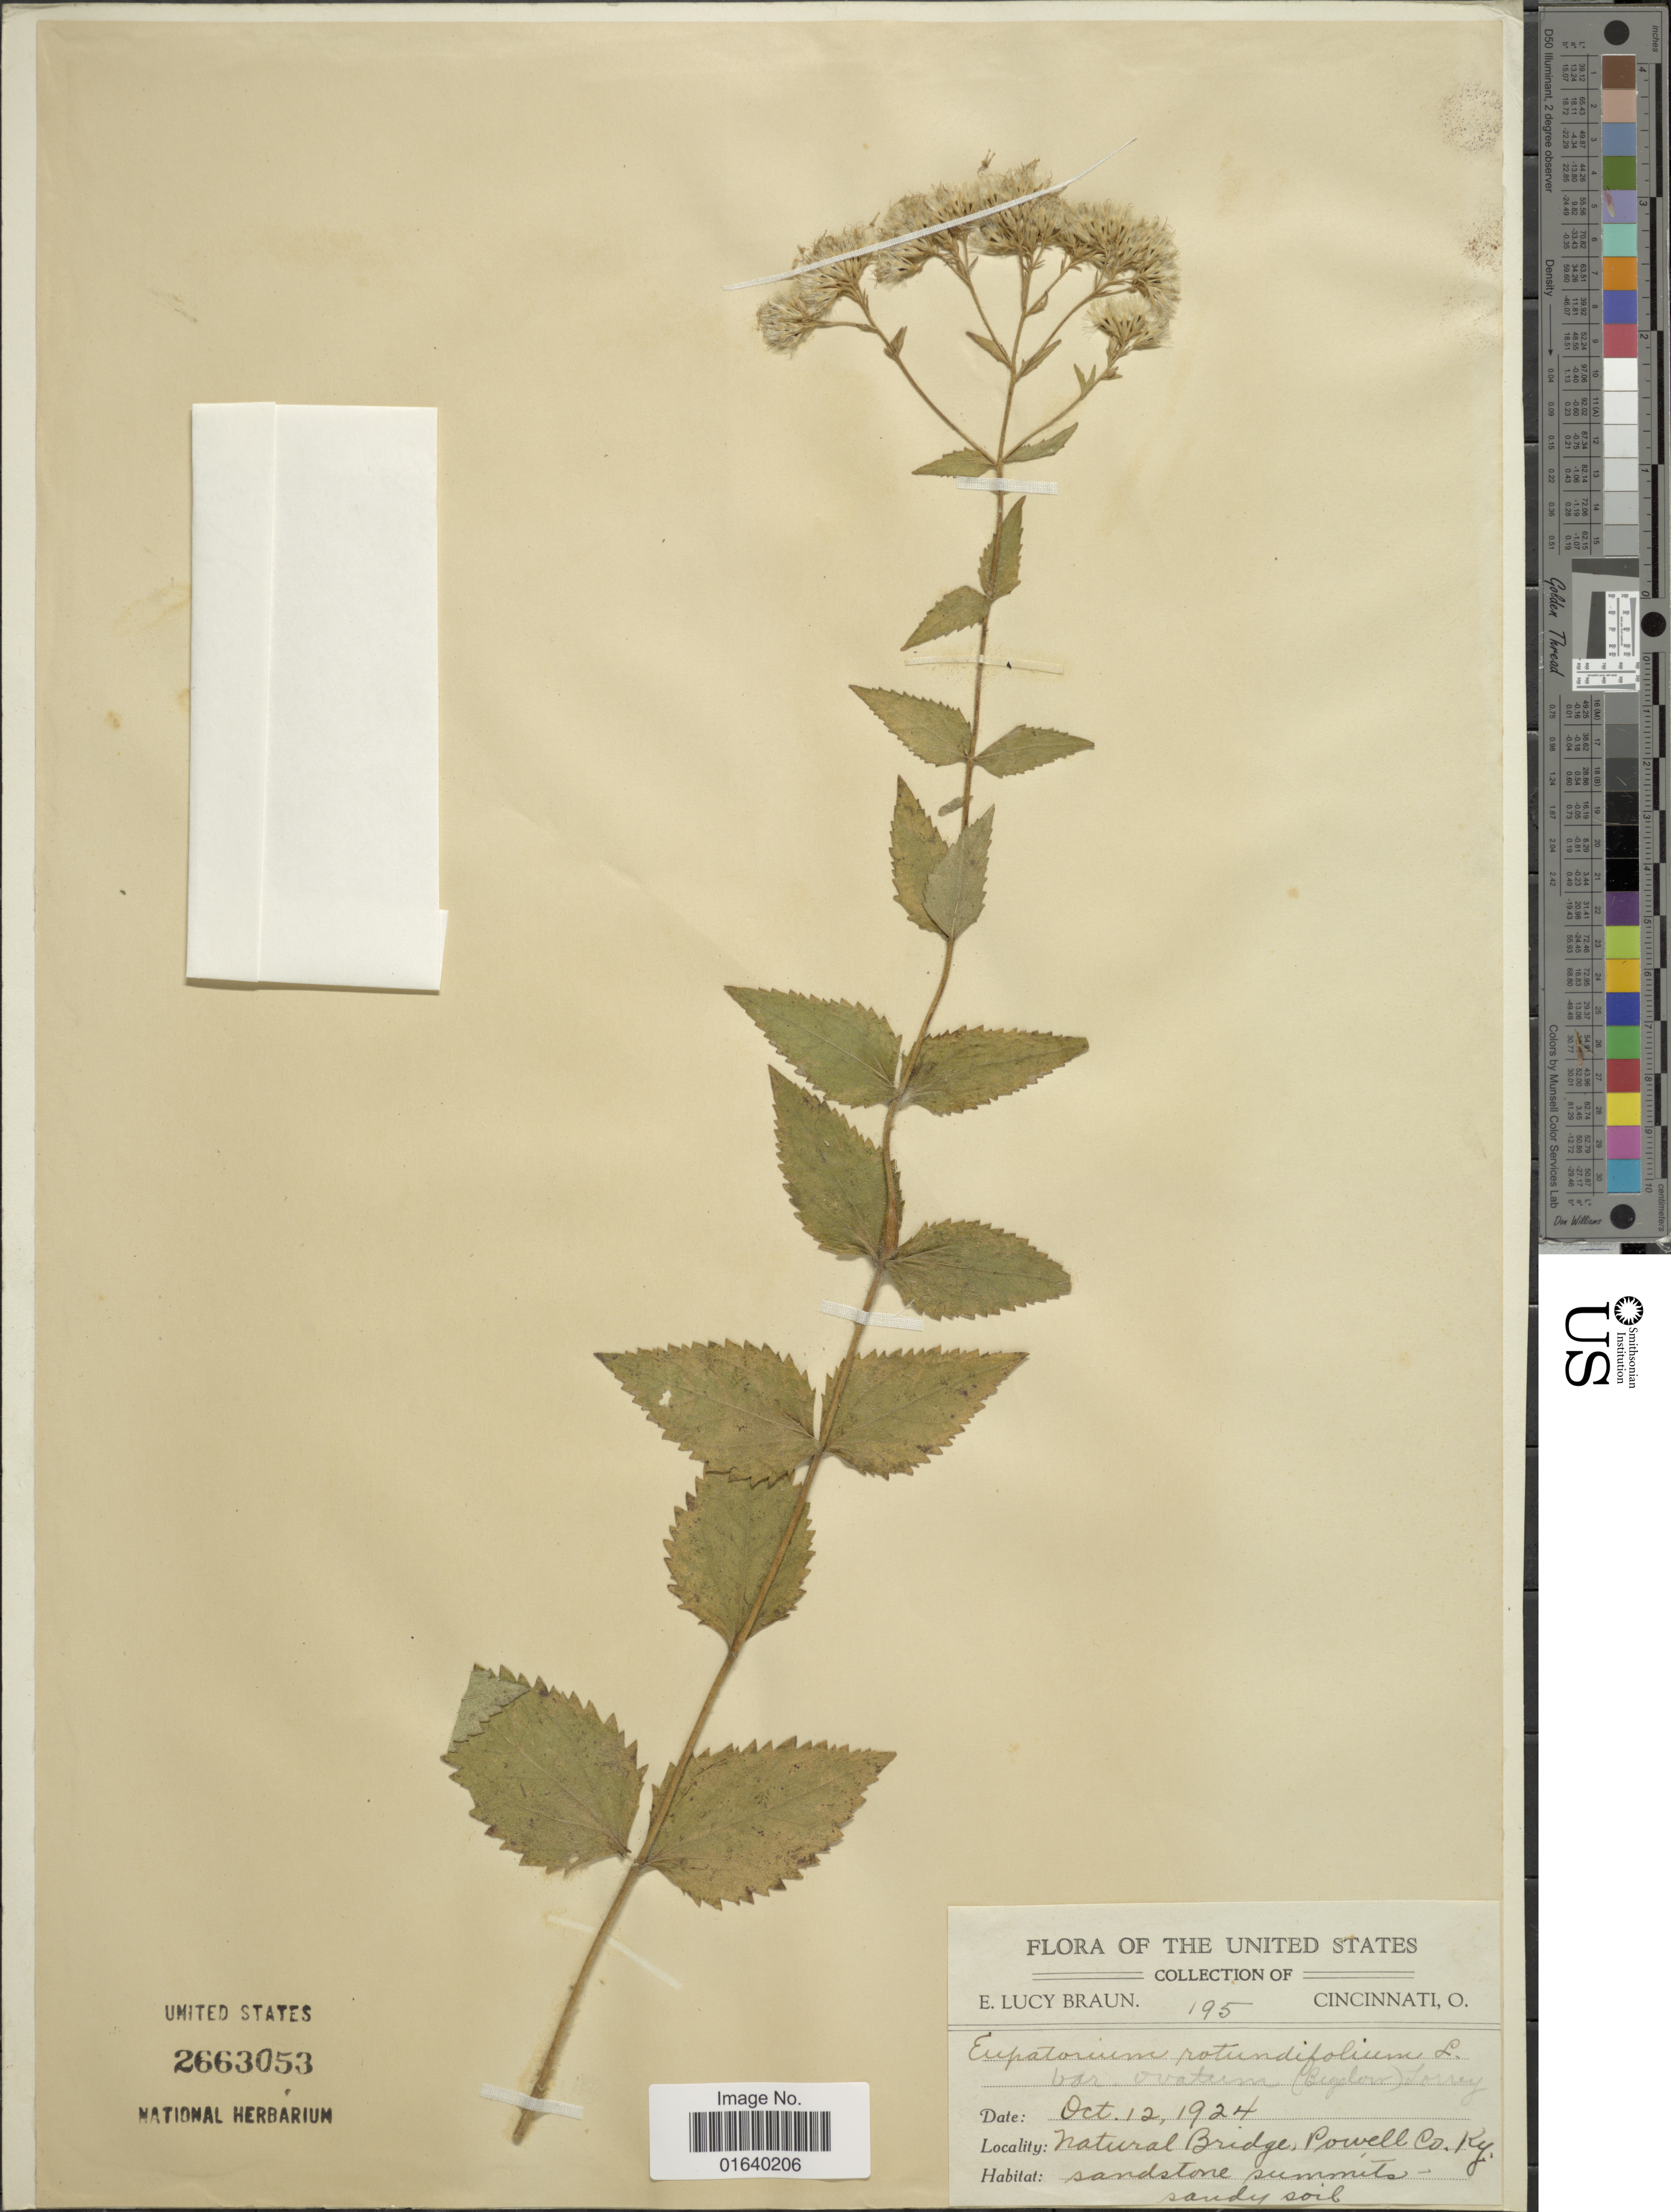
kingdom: Plantae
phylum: Tracheophyta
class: Magnoliopsida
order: Asterales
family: Asteraceae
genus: Eupatorium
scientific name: Eupatorium rotundifolium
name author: L.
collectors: E. L. Braun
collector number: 195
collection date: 1924-10-12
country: United States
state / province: Kentucky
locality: Natural Bridge, Powell Co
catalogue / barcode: US 2663053